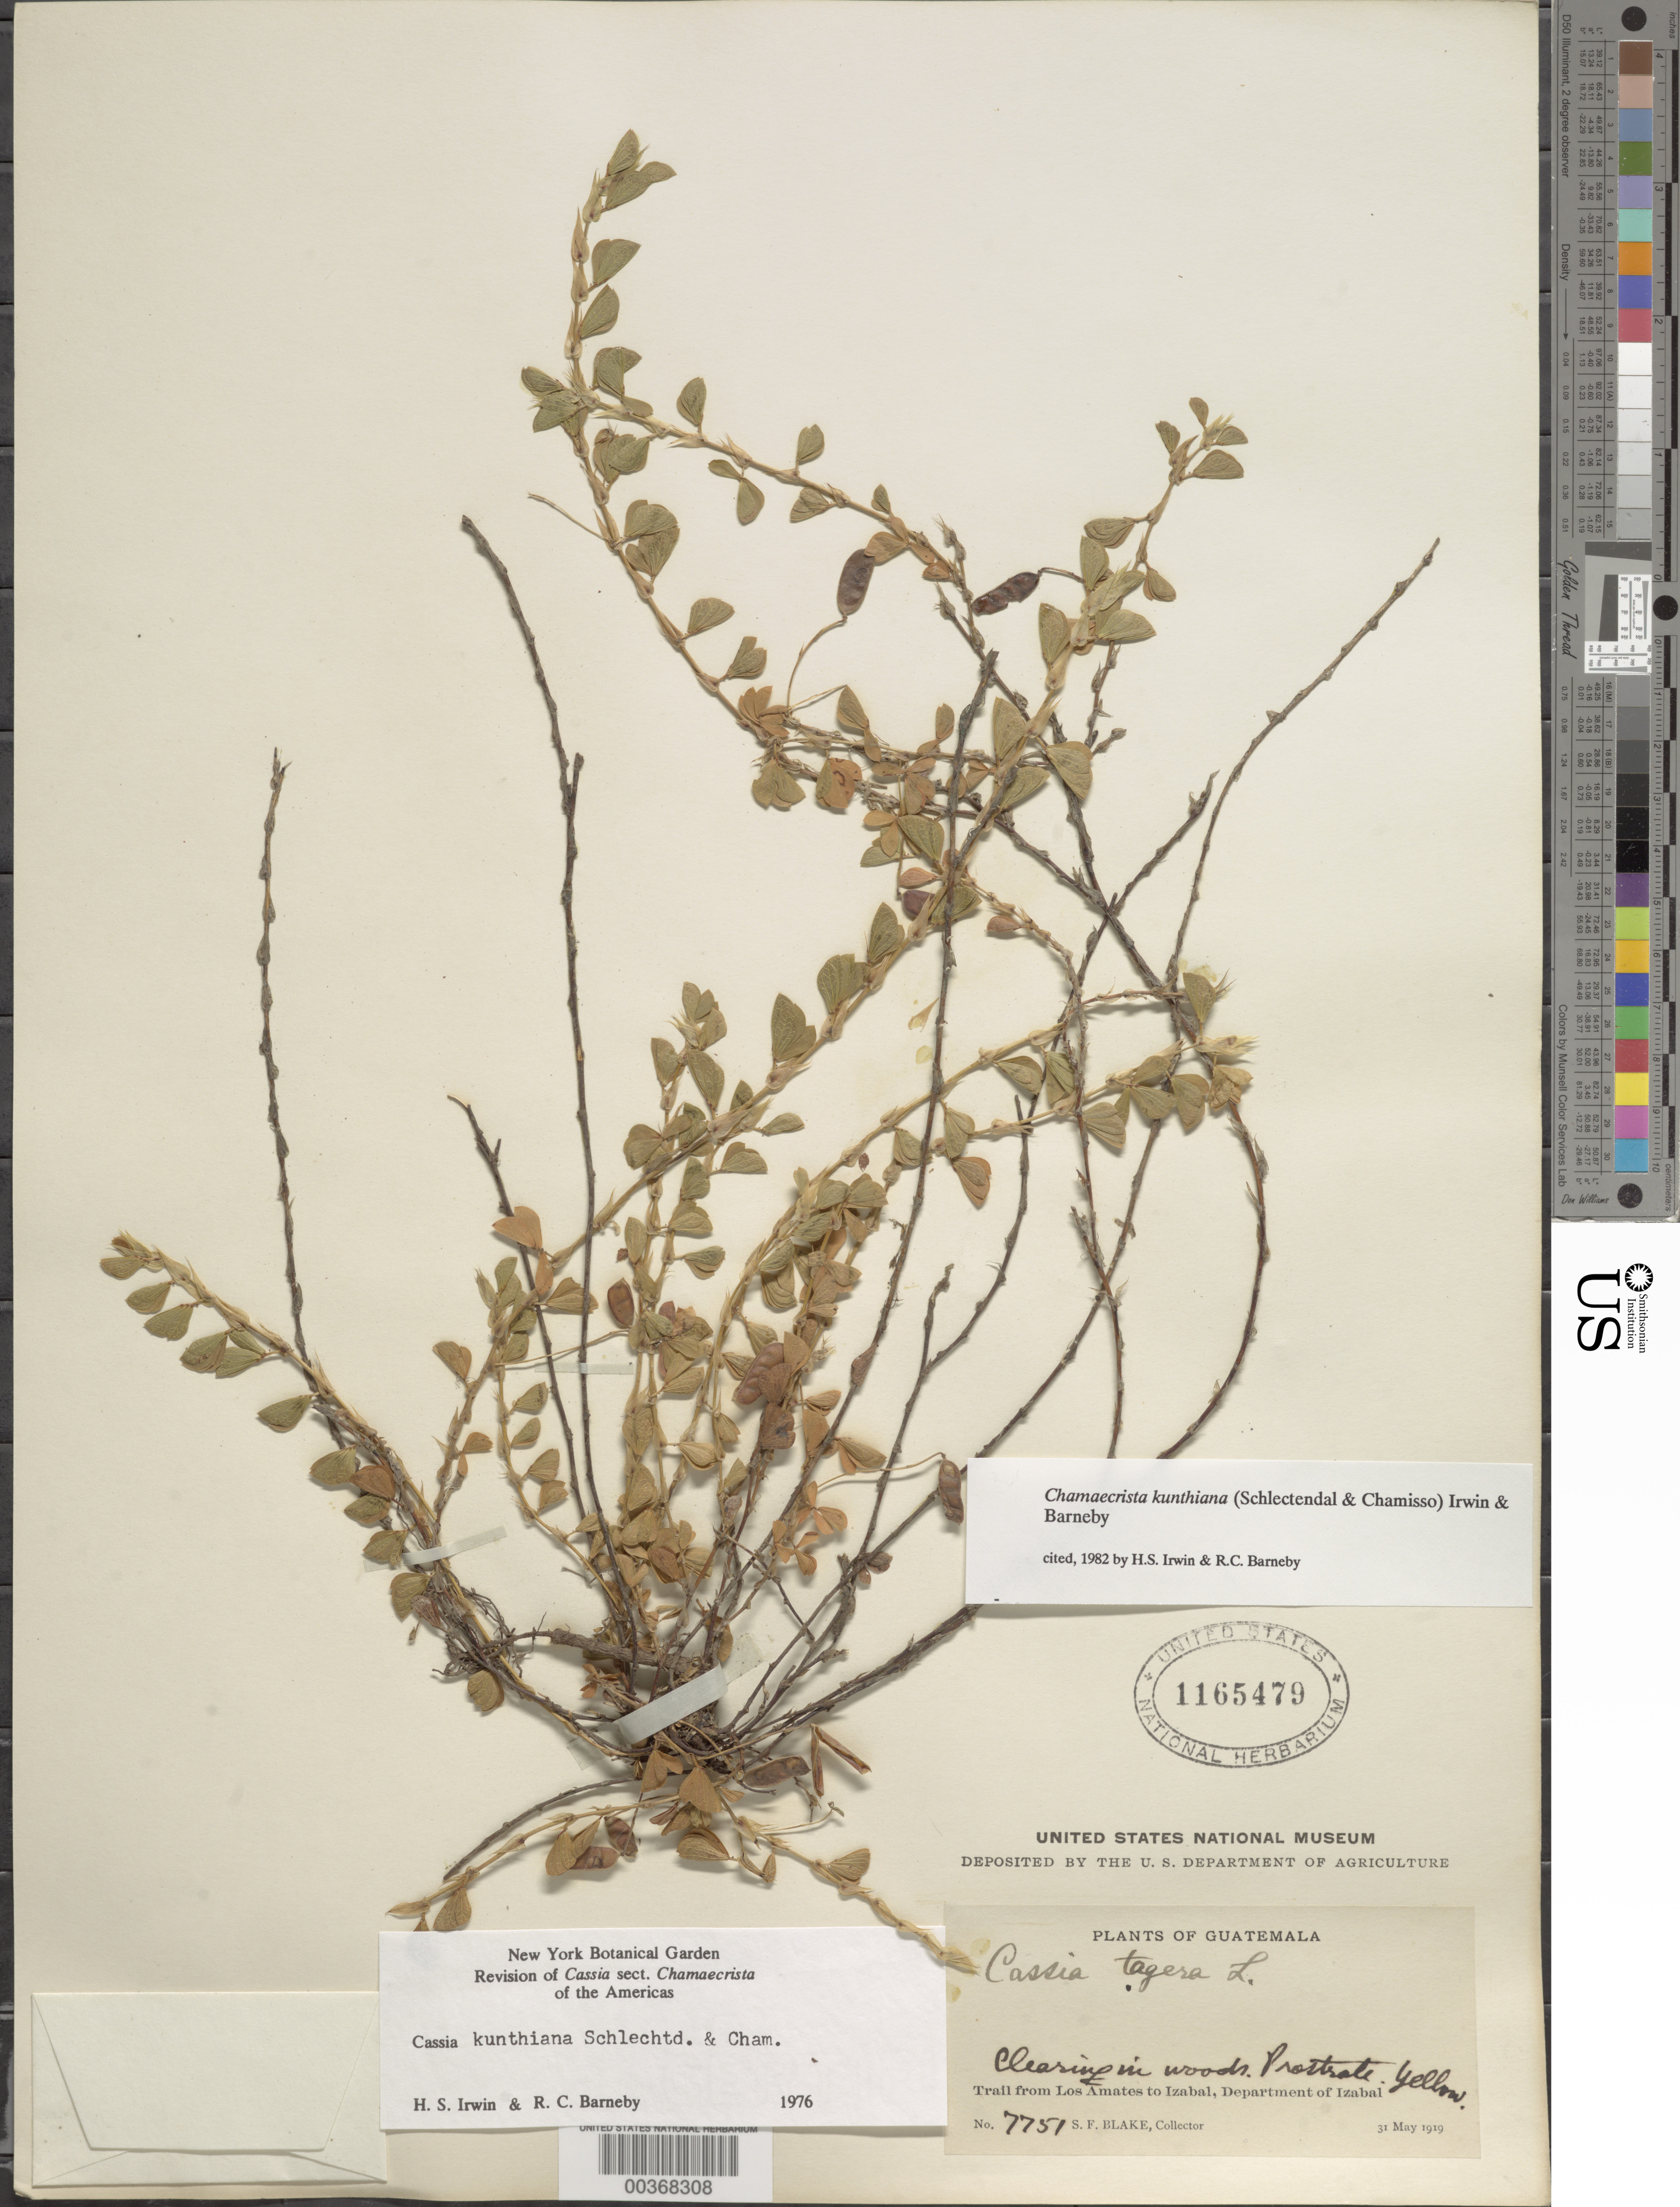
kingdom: Plantae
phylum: Tracheophyta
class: Magnoliopsida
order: Fabales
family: Fabaceae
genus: Chamaecrista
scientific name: Chamaecrista kunthiana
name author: (Schltdl. & Cham.) H.S. Irwin & Barneby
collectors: S. Blake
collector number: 7751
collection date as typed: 31 May 1919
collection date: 1919-05-31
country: Guatemala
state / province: Izabal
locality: Trail from Los Amates to Izabal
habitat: Clearing in woods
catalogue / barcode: US 1165479